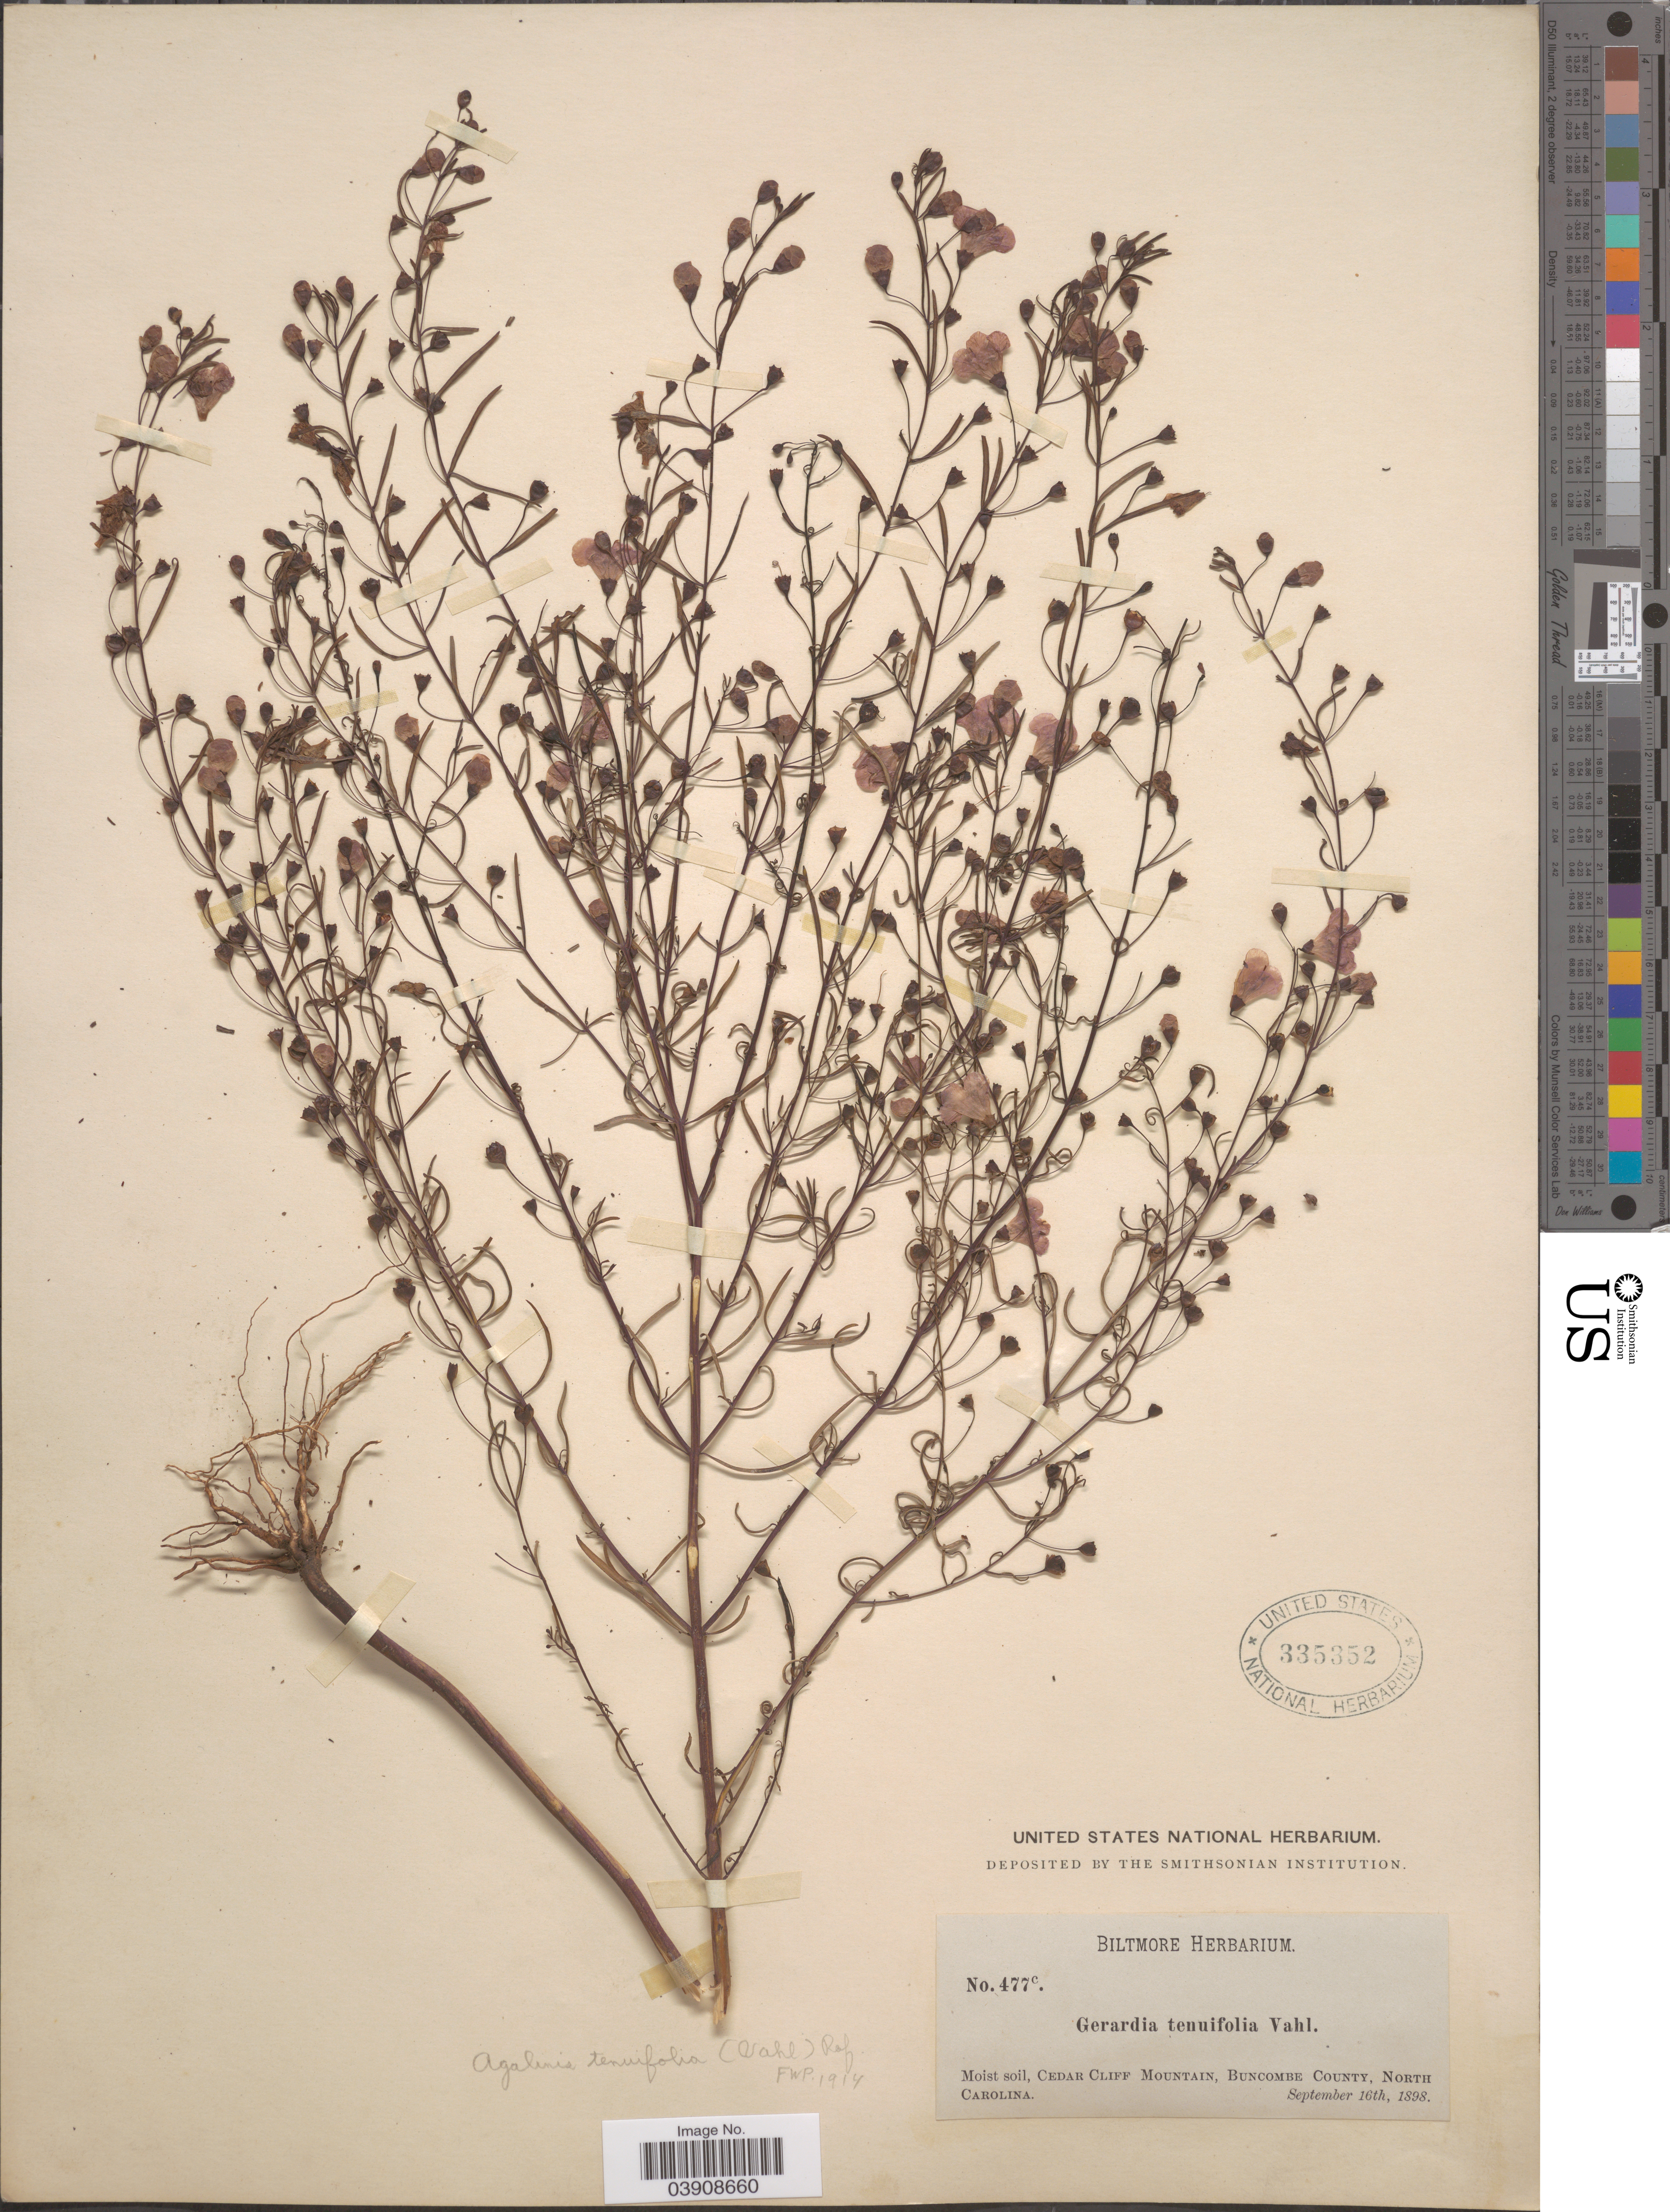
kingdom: Plantae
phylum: Tracheophyta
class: Magnoliopsida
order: Lamiales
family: Orobanchaceae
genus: Agalinis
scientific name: Agalinis tenuifolia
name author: (Vahl) Raf.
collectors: ex herb. Biltmore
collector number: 477c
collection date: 1898-09-16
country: United States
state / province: North Carolina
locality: Cedar Cliff Mountain, Buncombe County.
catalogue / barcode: US 335352